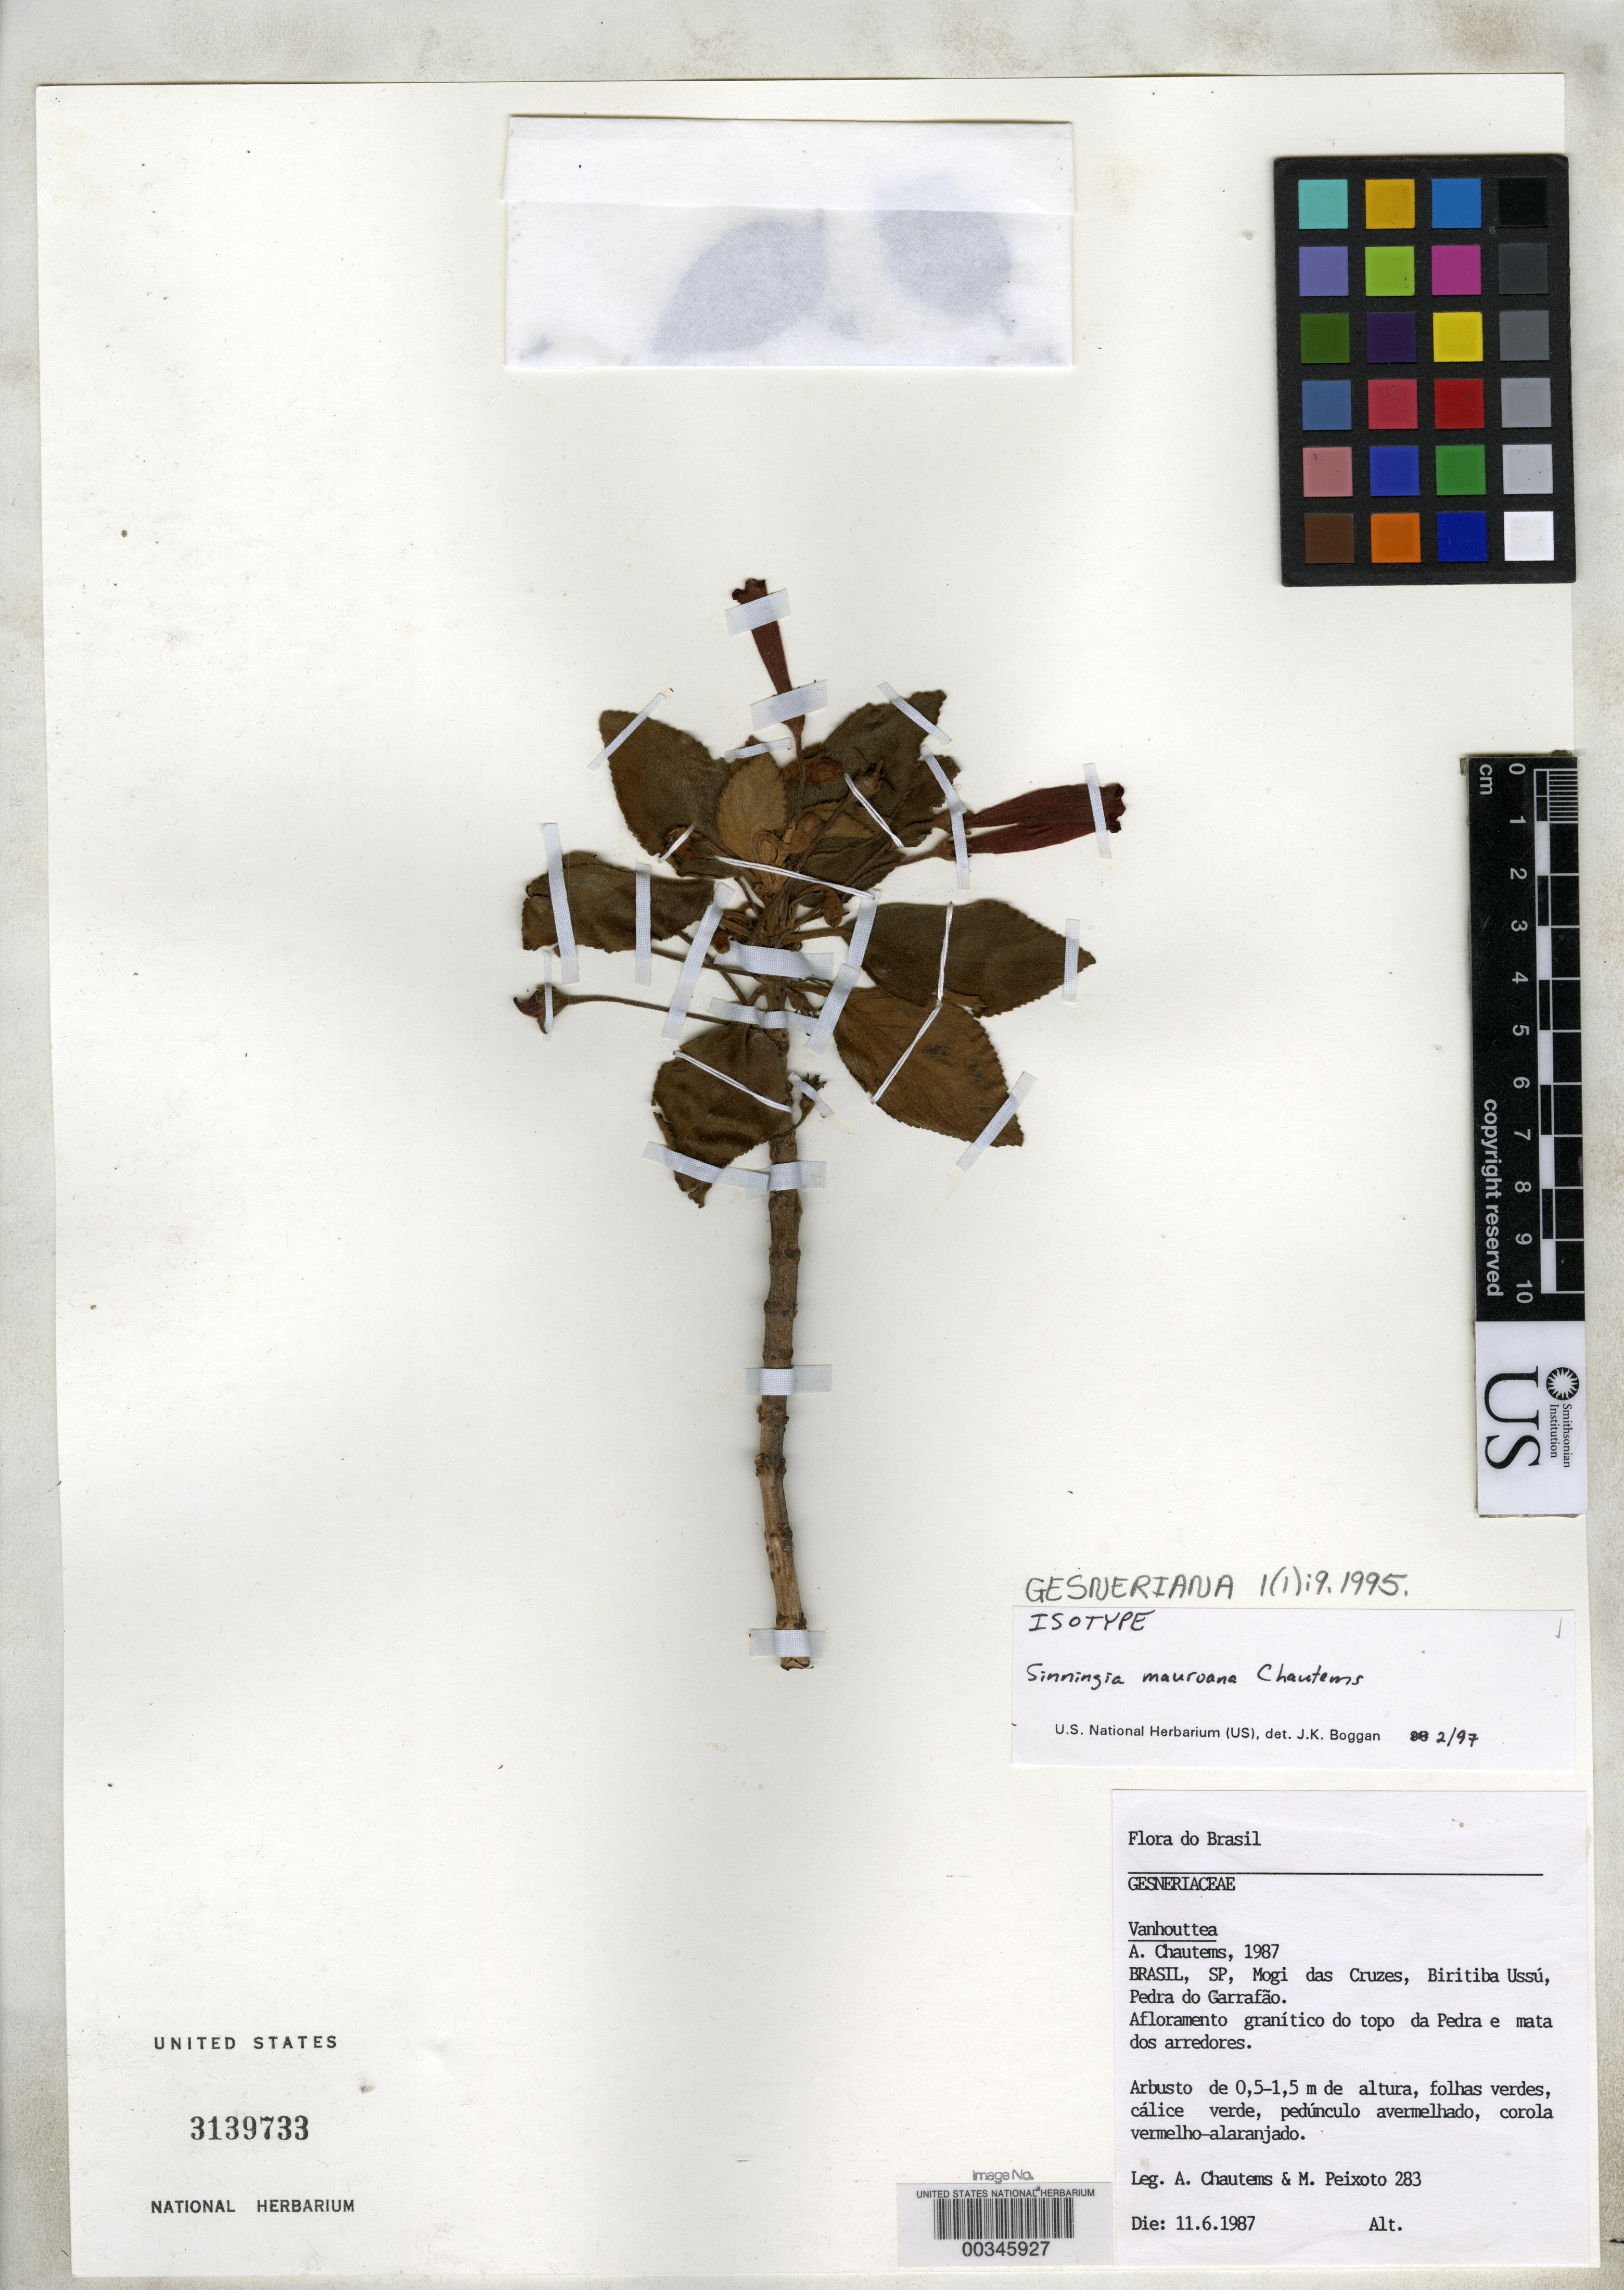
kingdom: Plantae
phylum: Tracheophyta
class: Magnoliopsida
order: Lamiales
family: Gesneriaceae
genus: Sinningia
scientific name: Sinningia mauroana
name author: Chautems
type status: Isotype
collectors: A. P. Chautems & M. F. Peixoto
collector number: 283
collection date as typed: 11 Jun 1987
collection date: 1987-06-11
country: Brazil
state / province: São Paulo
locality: Mogi das Cruzes, Biritiba Ussu, Pedrado Garrafao.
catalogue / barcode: US 3139733